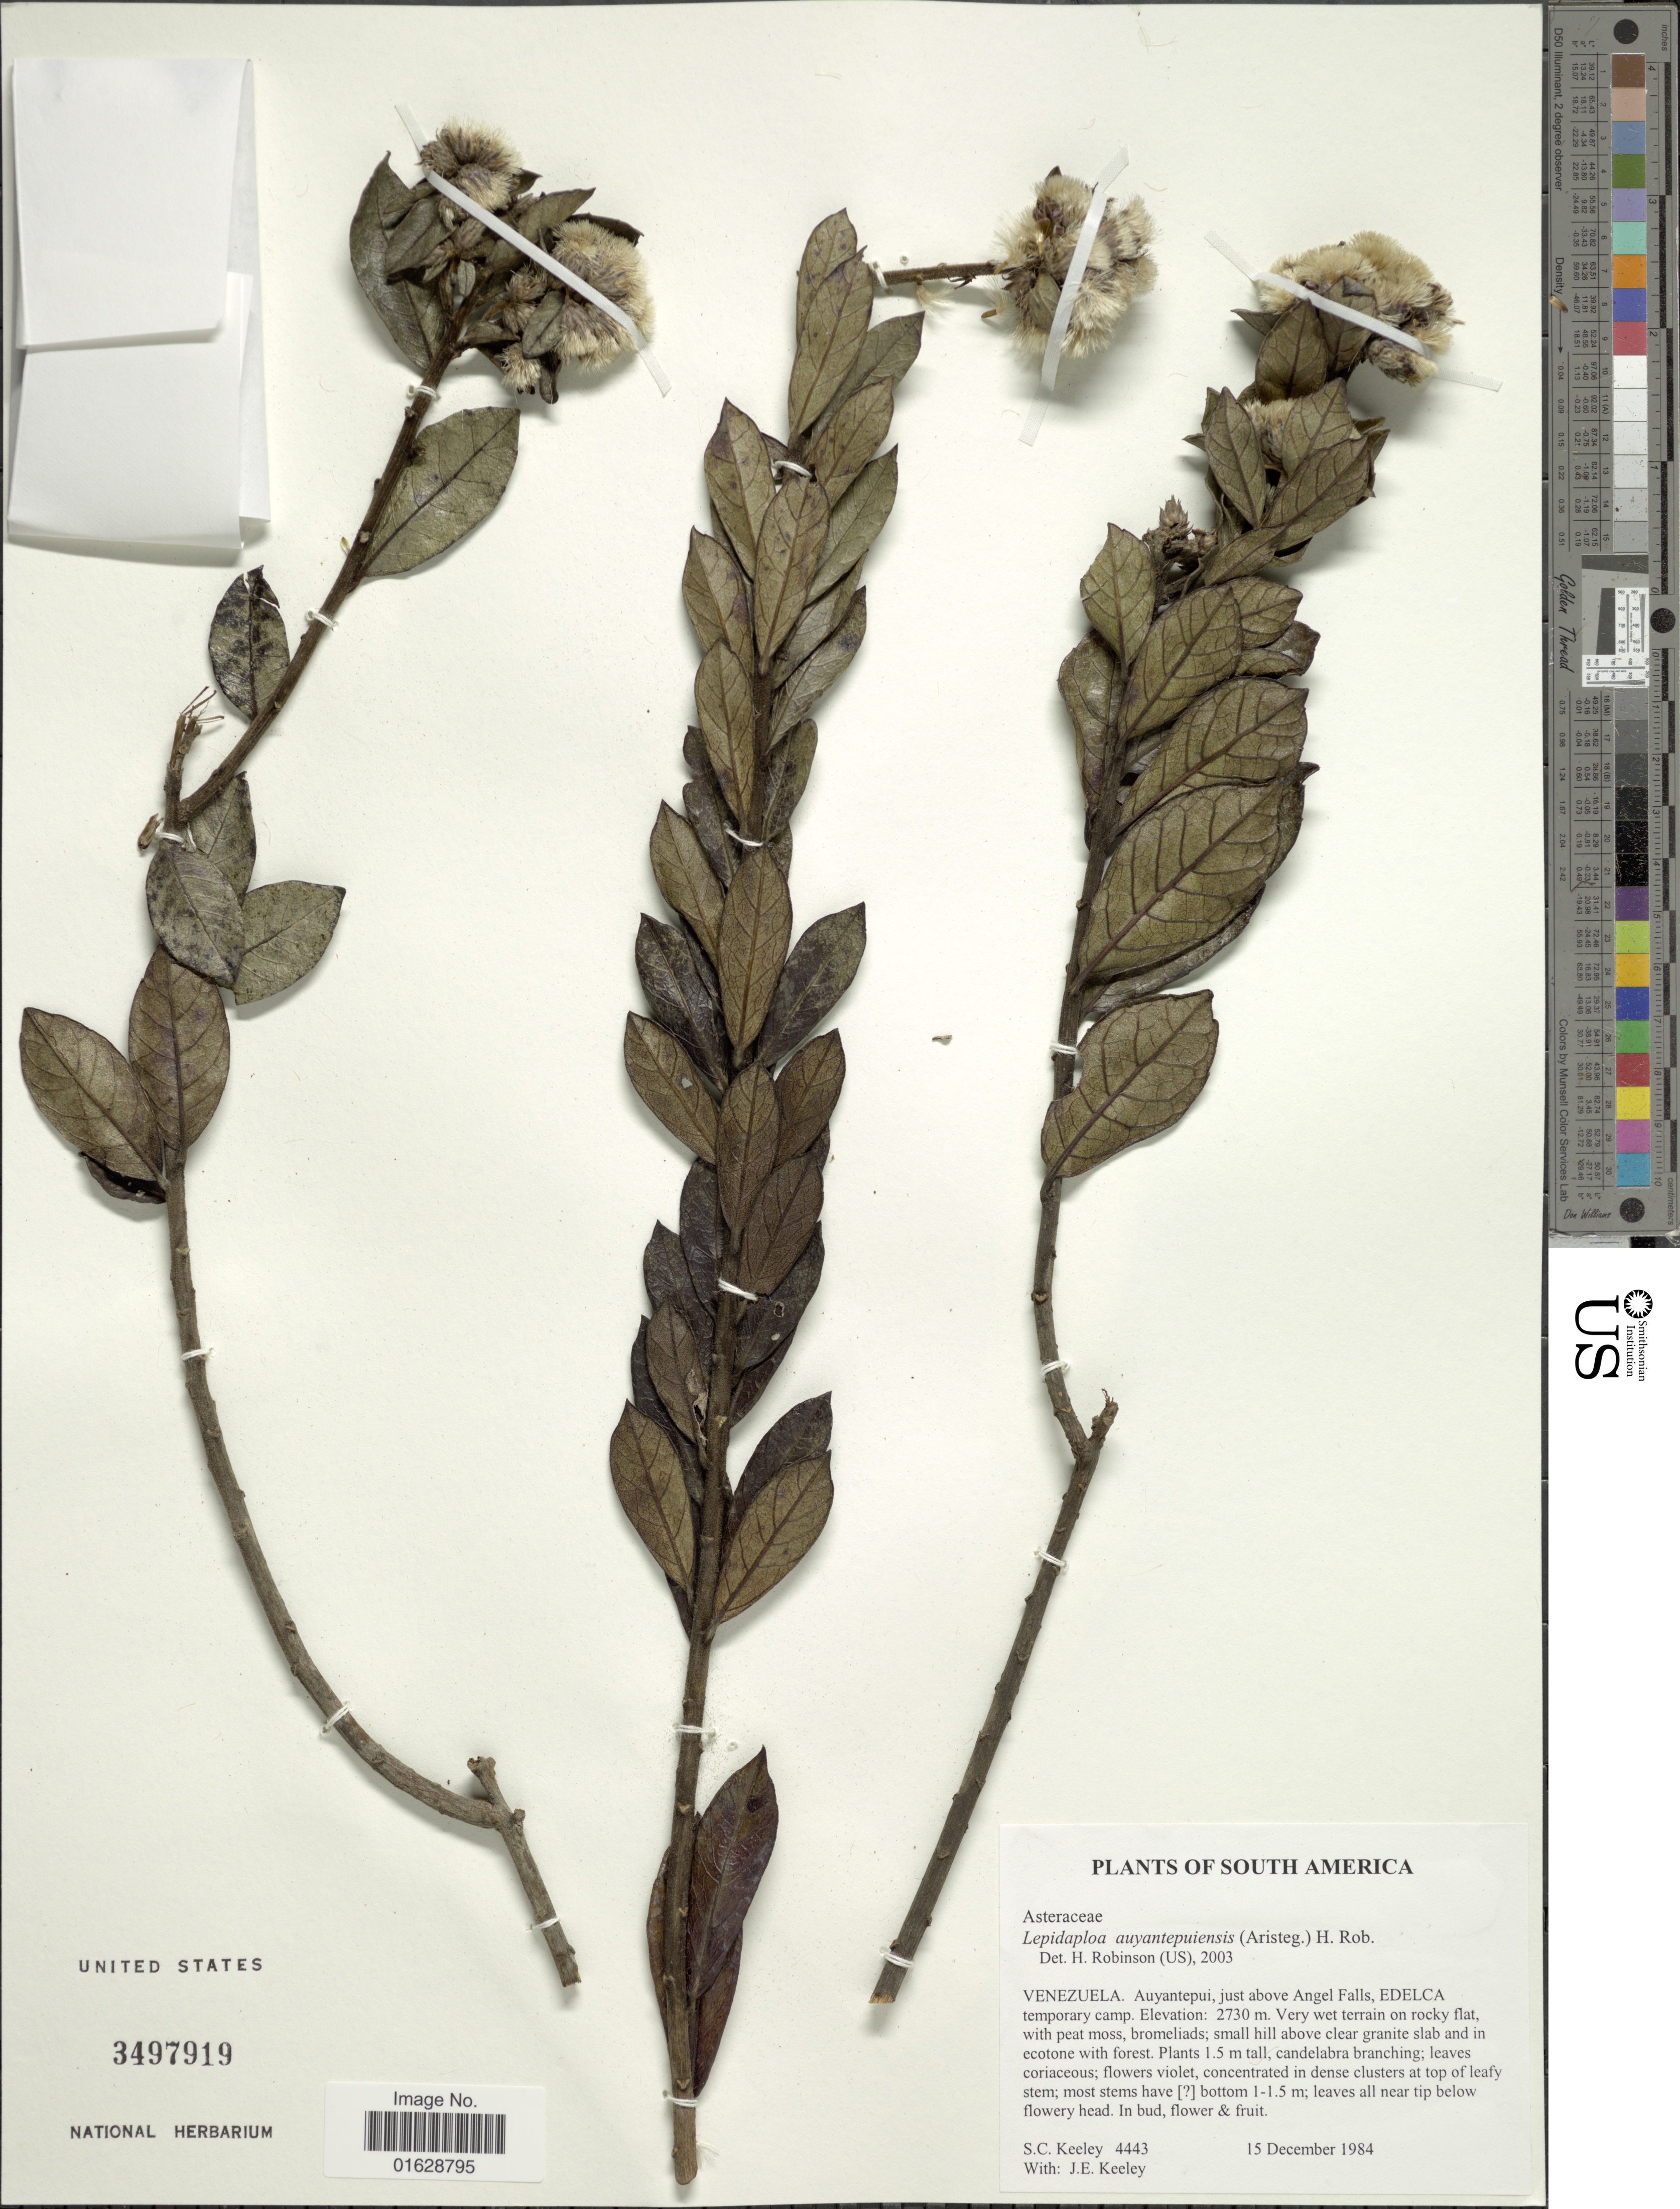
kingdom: Plantae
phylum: Tracheophyta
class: Magnoliopsida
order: Asterales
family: Asteraceae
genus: Lepidaploa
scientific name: Lepidaploa ehretiifolia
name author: (Benth.) H. Rob.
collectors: S. C. Keeley & J. E. Keeley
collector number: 4443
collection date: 1984-12-15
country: Venezuela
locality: Auyantepui, just above Angel Falls. EDELCA temporary camp.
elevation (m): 2730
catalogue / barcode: US 3497919